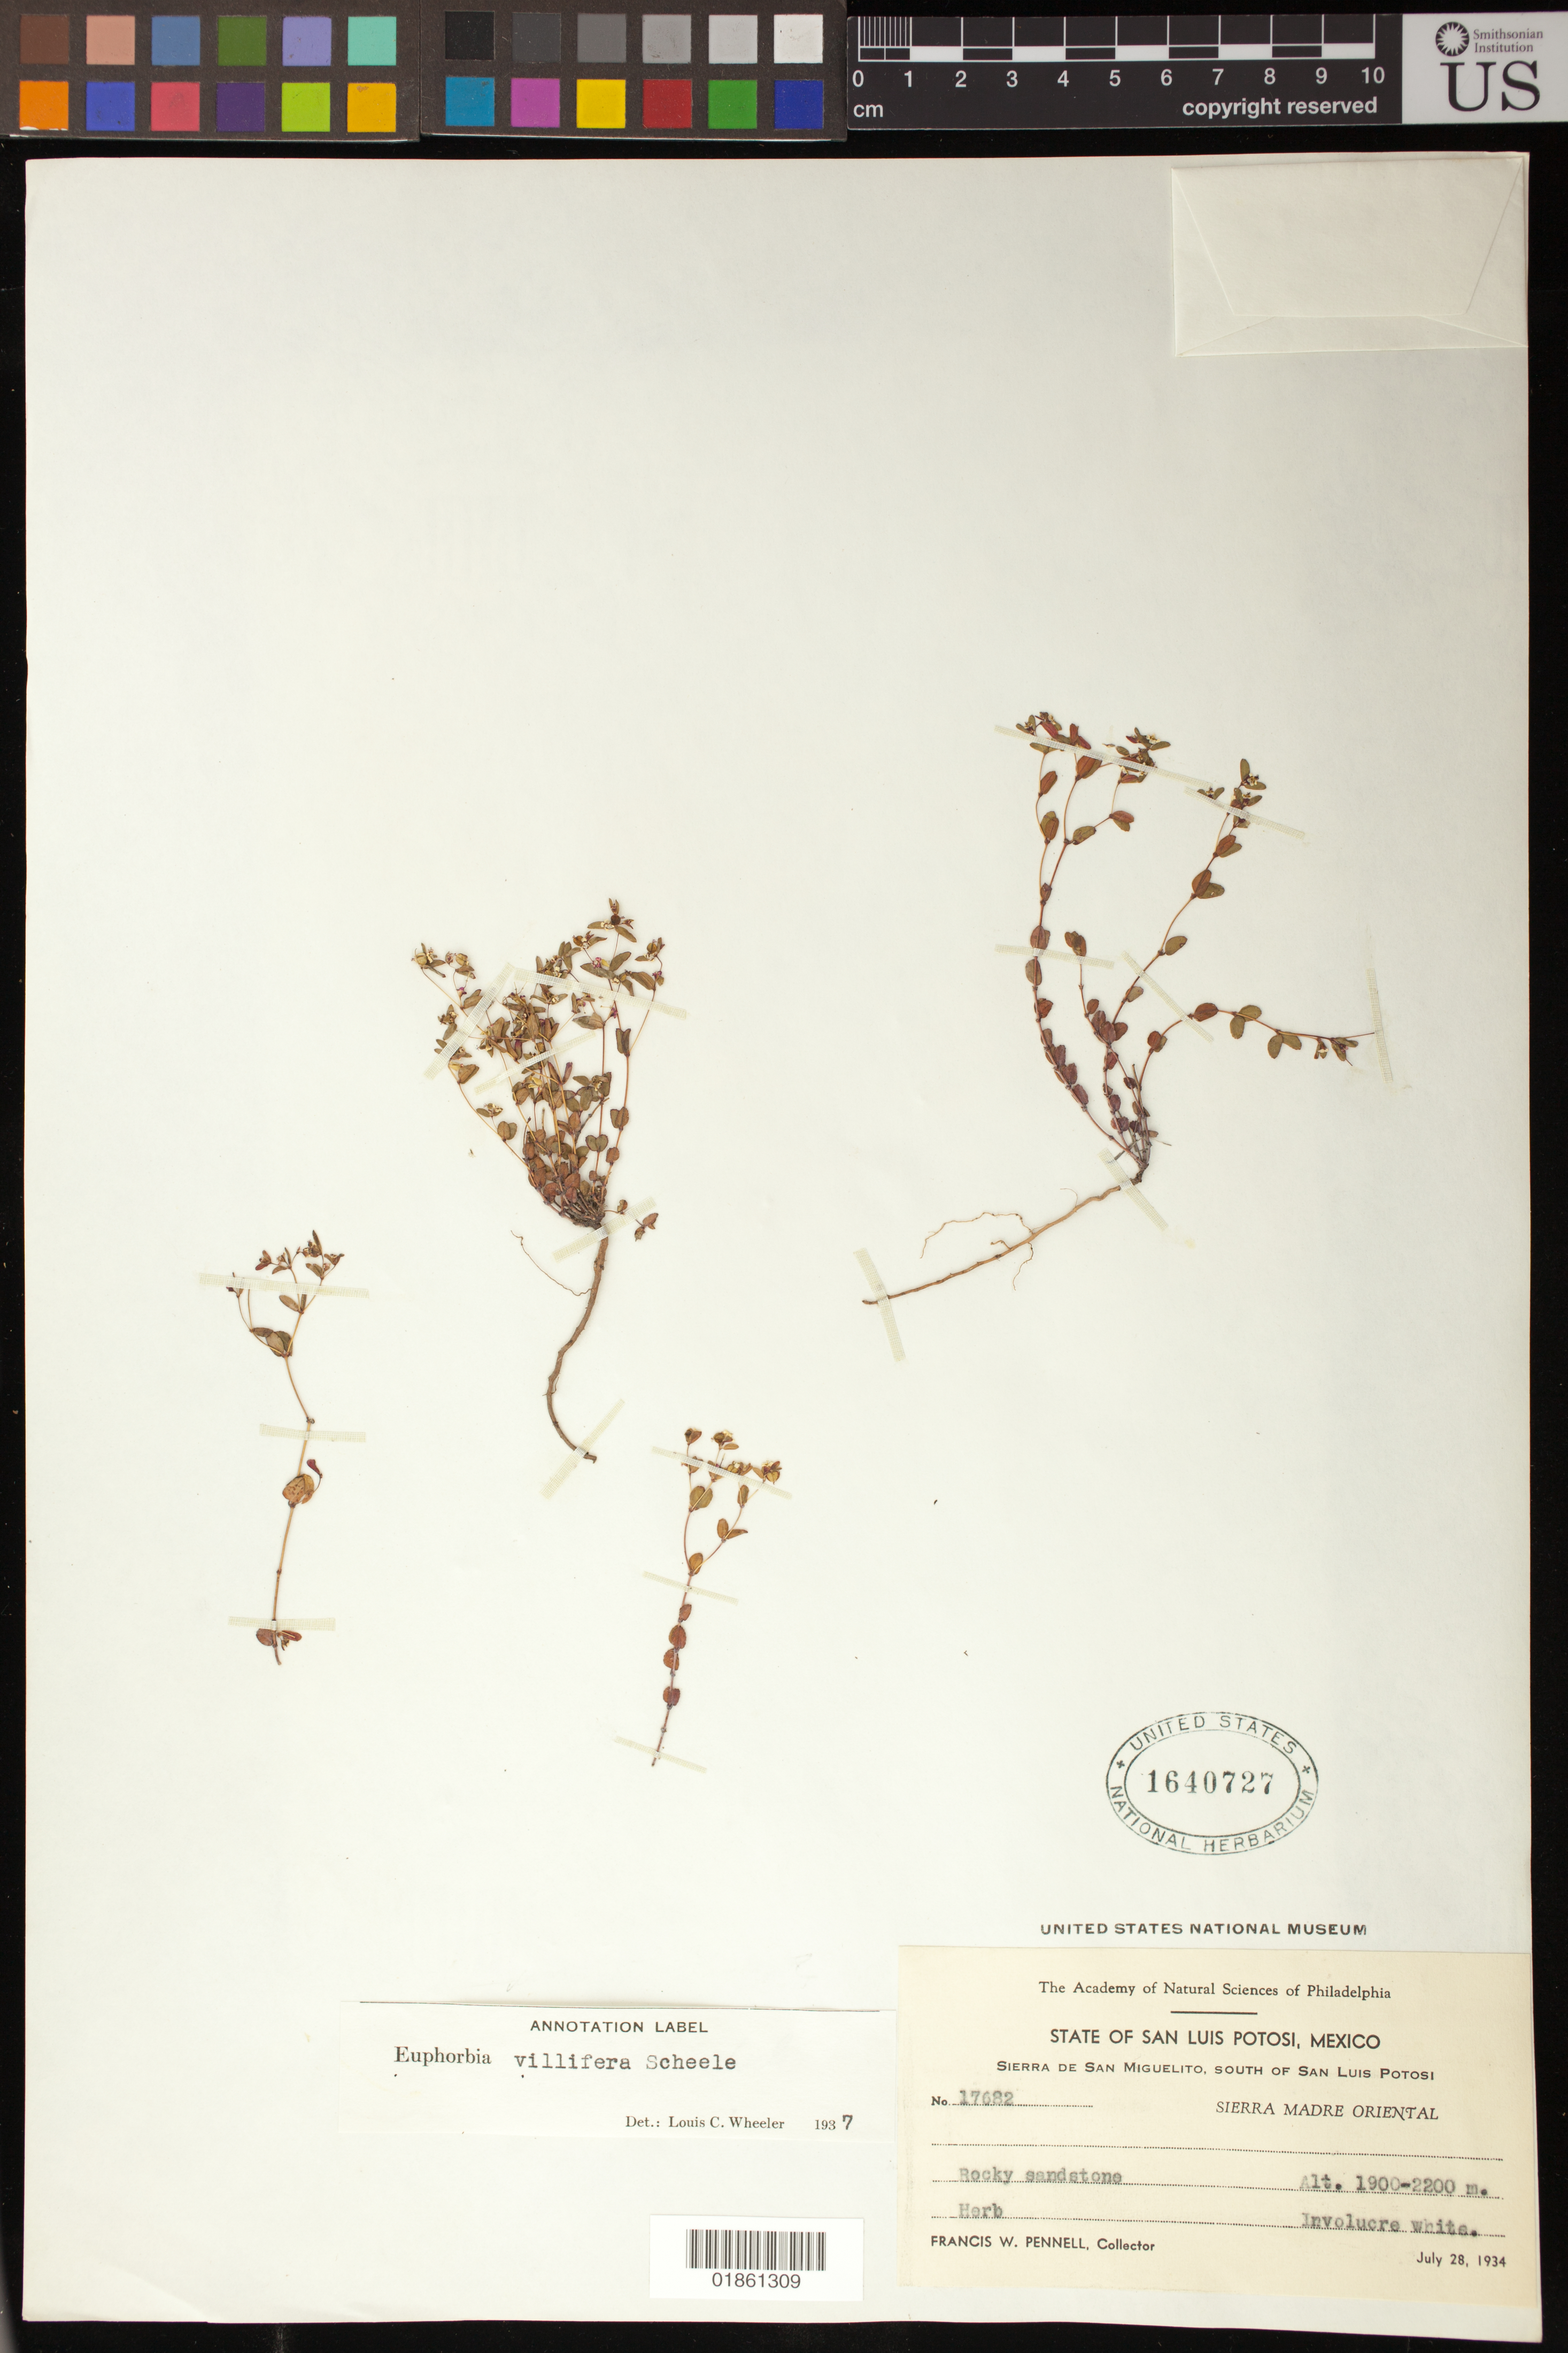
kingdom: Plantae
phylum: Tracheophyta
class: Magnoliopsida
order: Malpighiales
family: Euphorbiaceae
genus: Euphorbia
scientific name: Euphorbia villifera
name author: Scheele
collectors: F. W. Pennell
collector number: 17682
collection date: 1934-07-28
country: Mexico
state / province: San Luis Potosí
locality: Sierra de San Miguelito, south of San Luis Potosi; Sierra Madre Oriental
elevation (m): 1900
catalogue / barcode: US 1640727